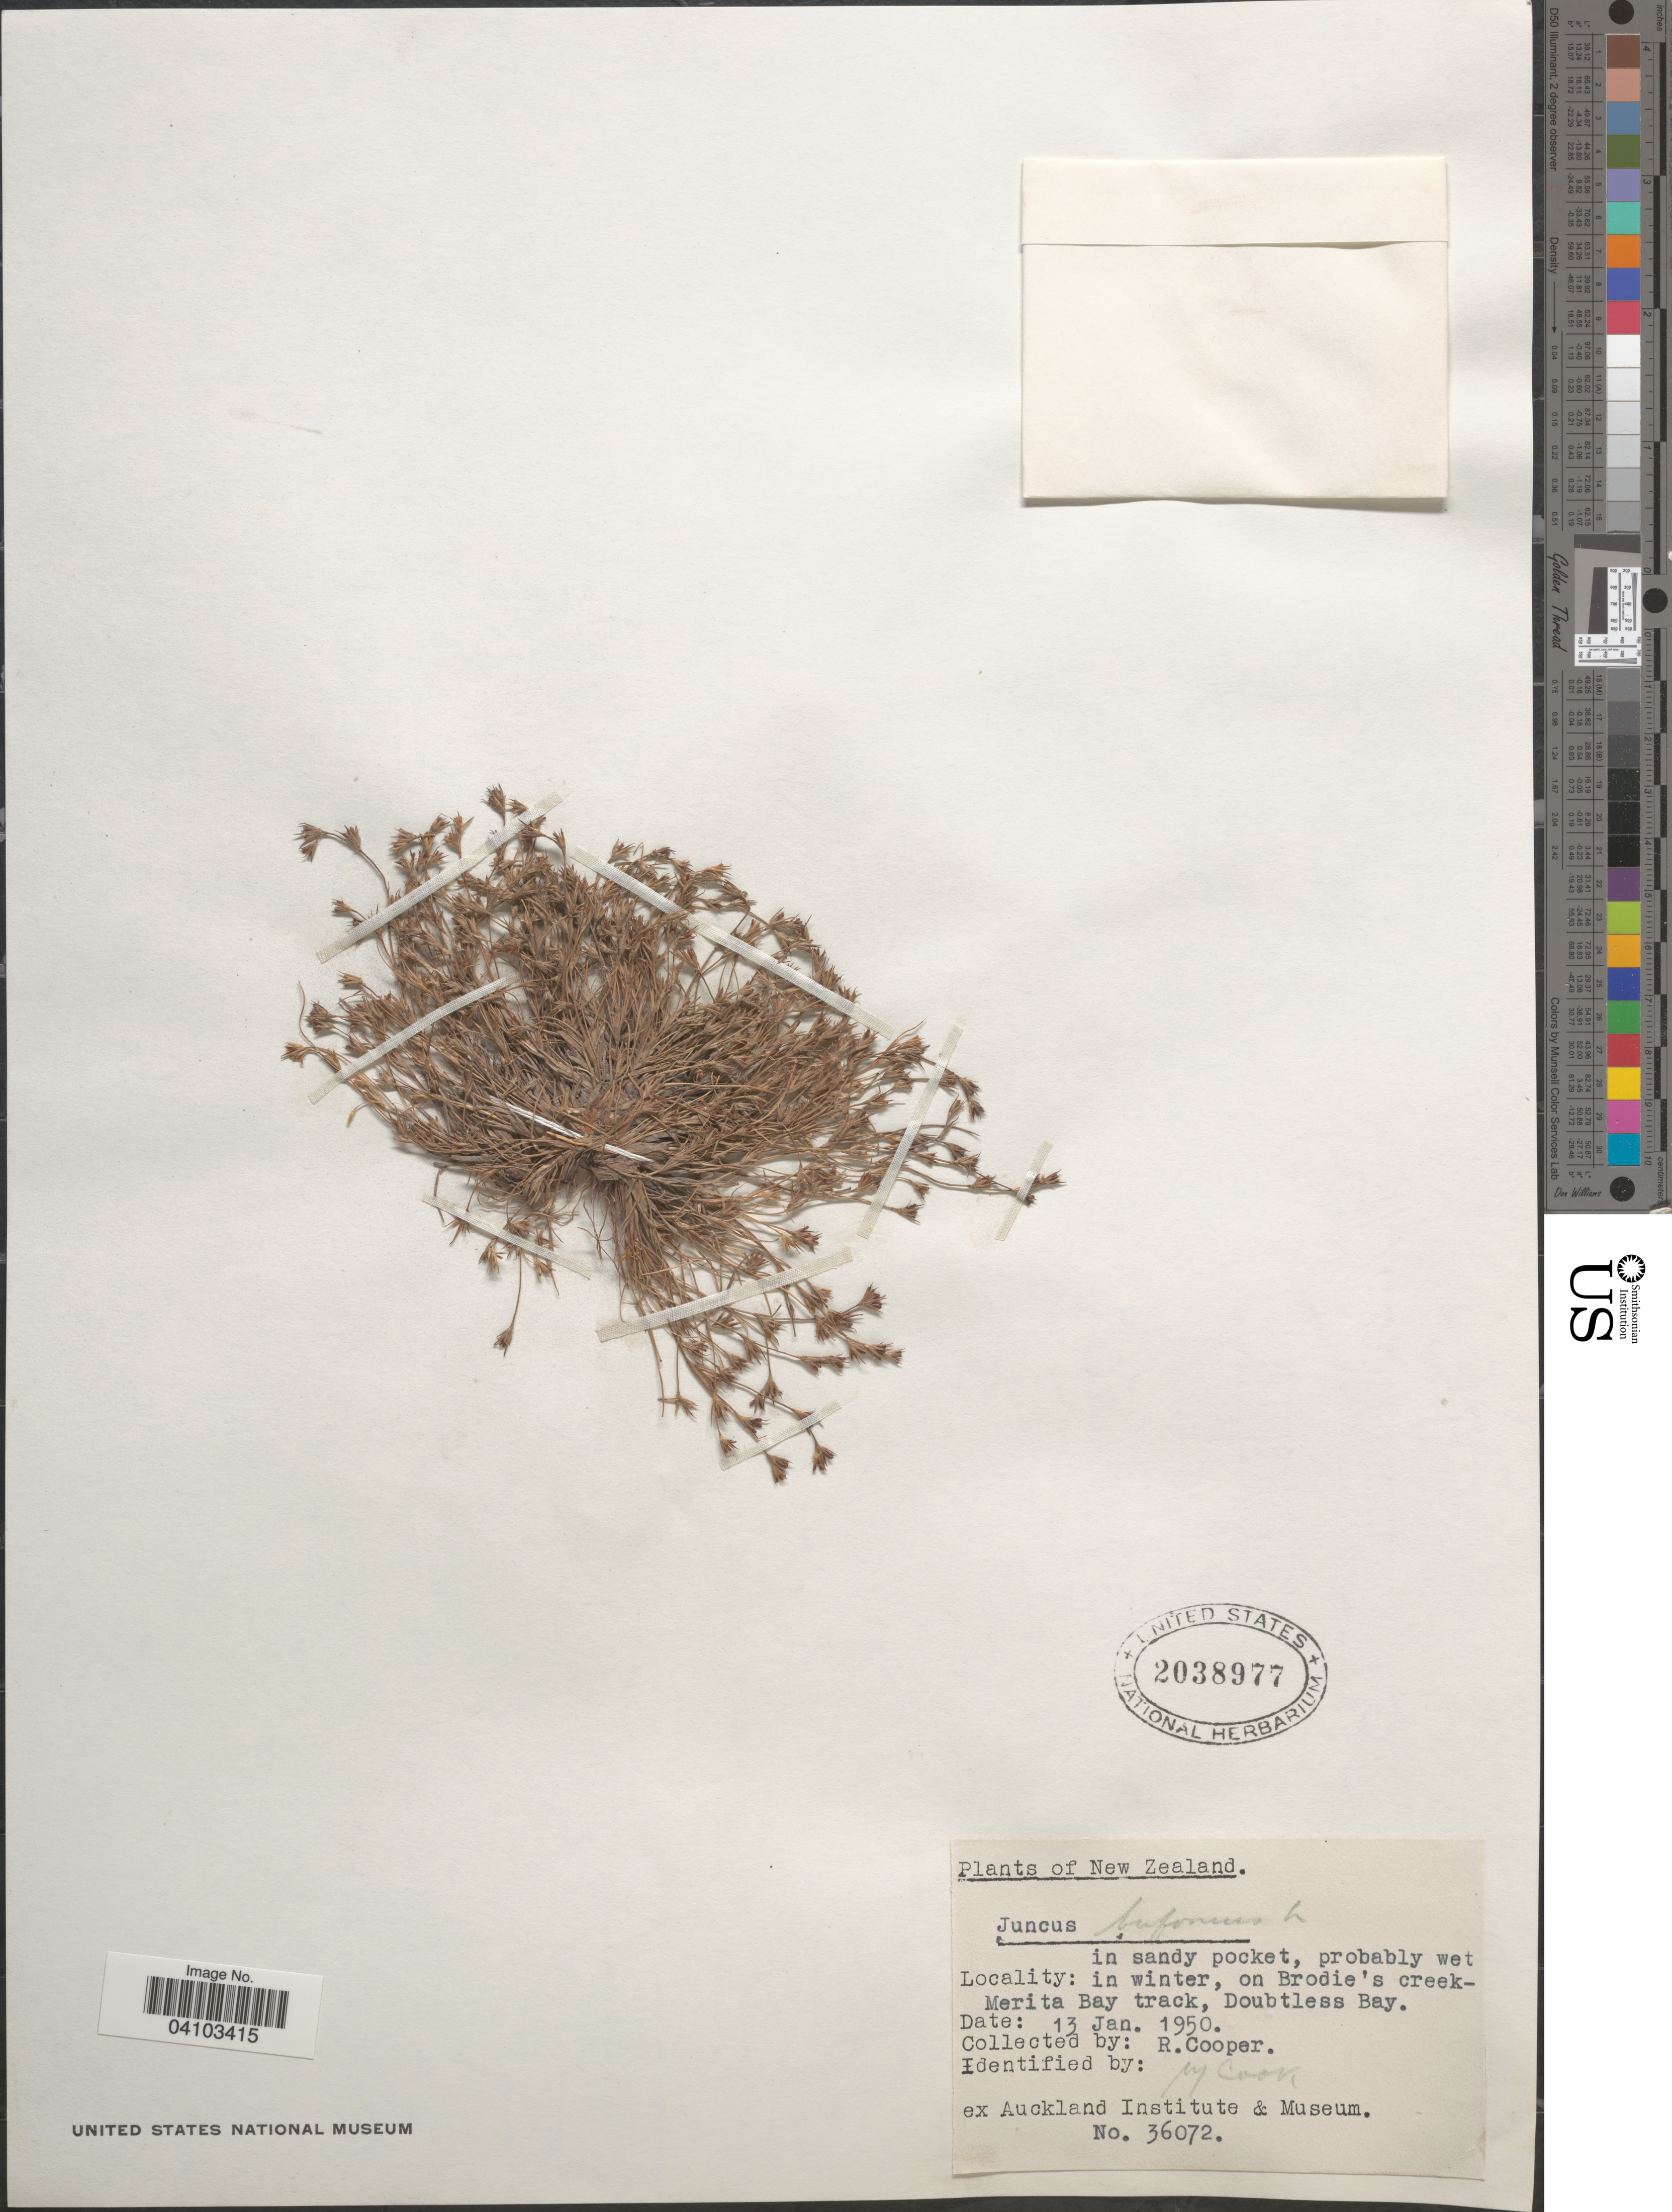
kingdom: Plantae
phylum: Tracheophyta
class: Liliopsida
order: Poales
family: Juncaceae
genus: Juncus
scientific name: Juncus bufonius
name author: L.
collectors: R. Cooper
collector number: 36072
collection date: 1950-01-13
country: New Zealand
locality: In winter, on Brodie's creek-Merita Bay track, Doubtless Bay.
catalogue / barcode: US 2038977